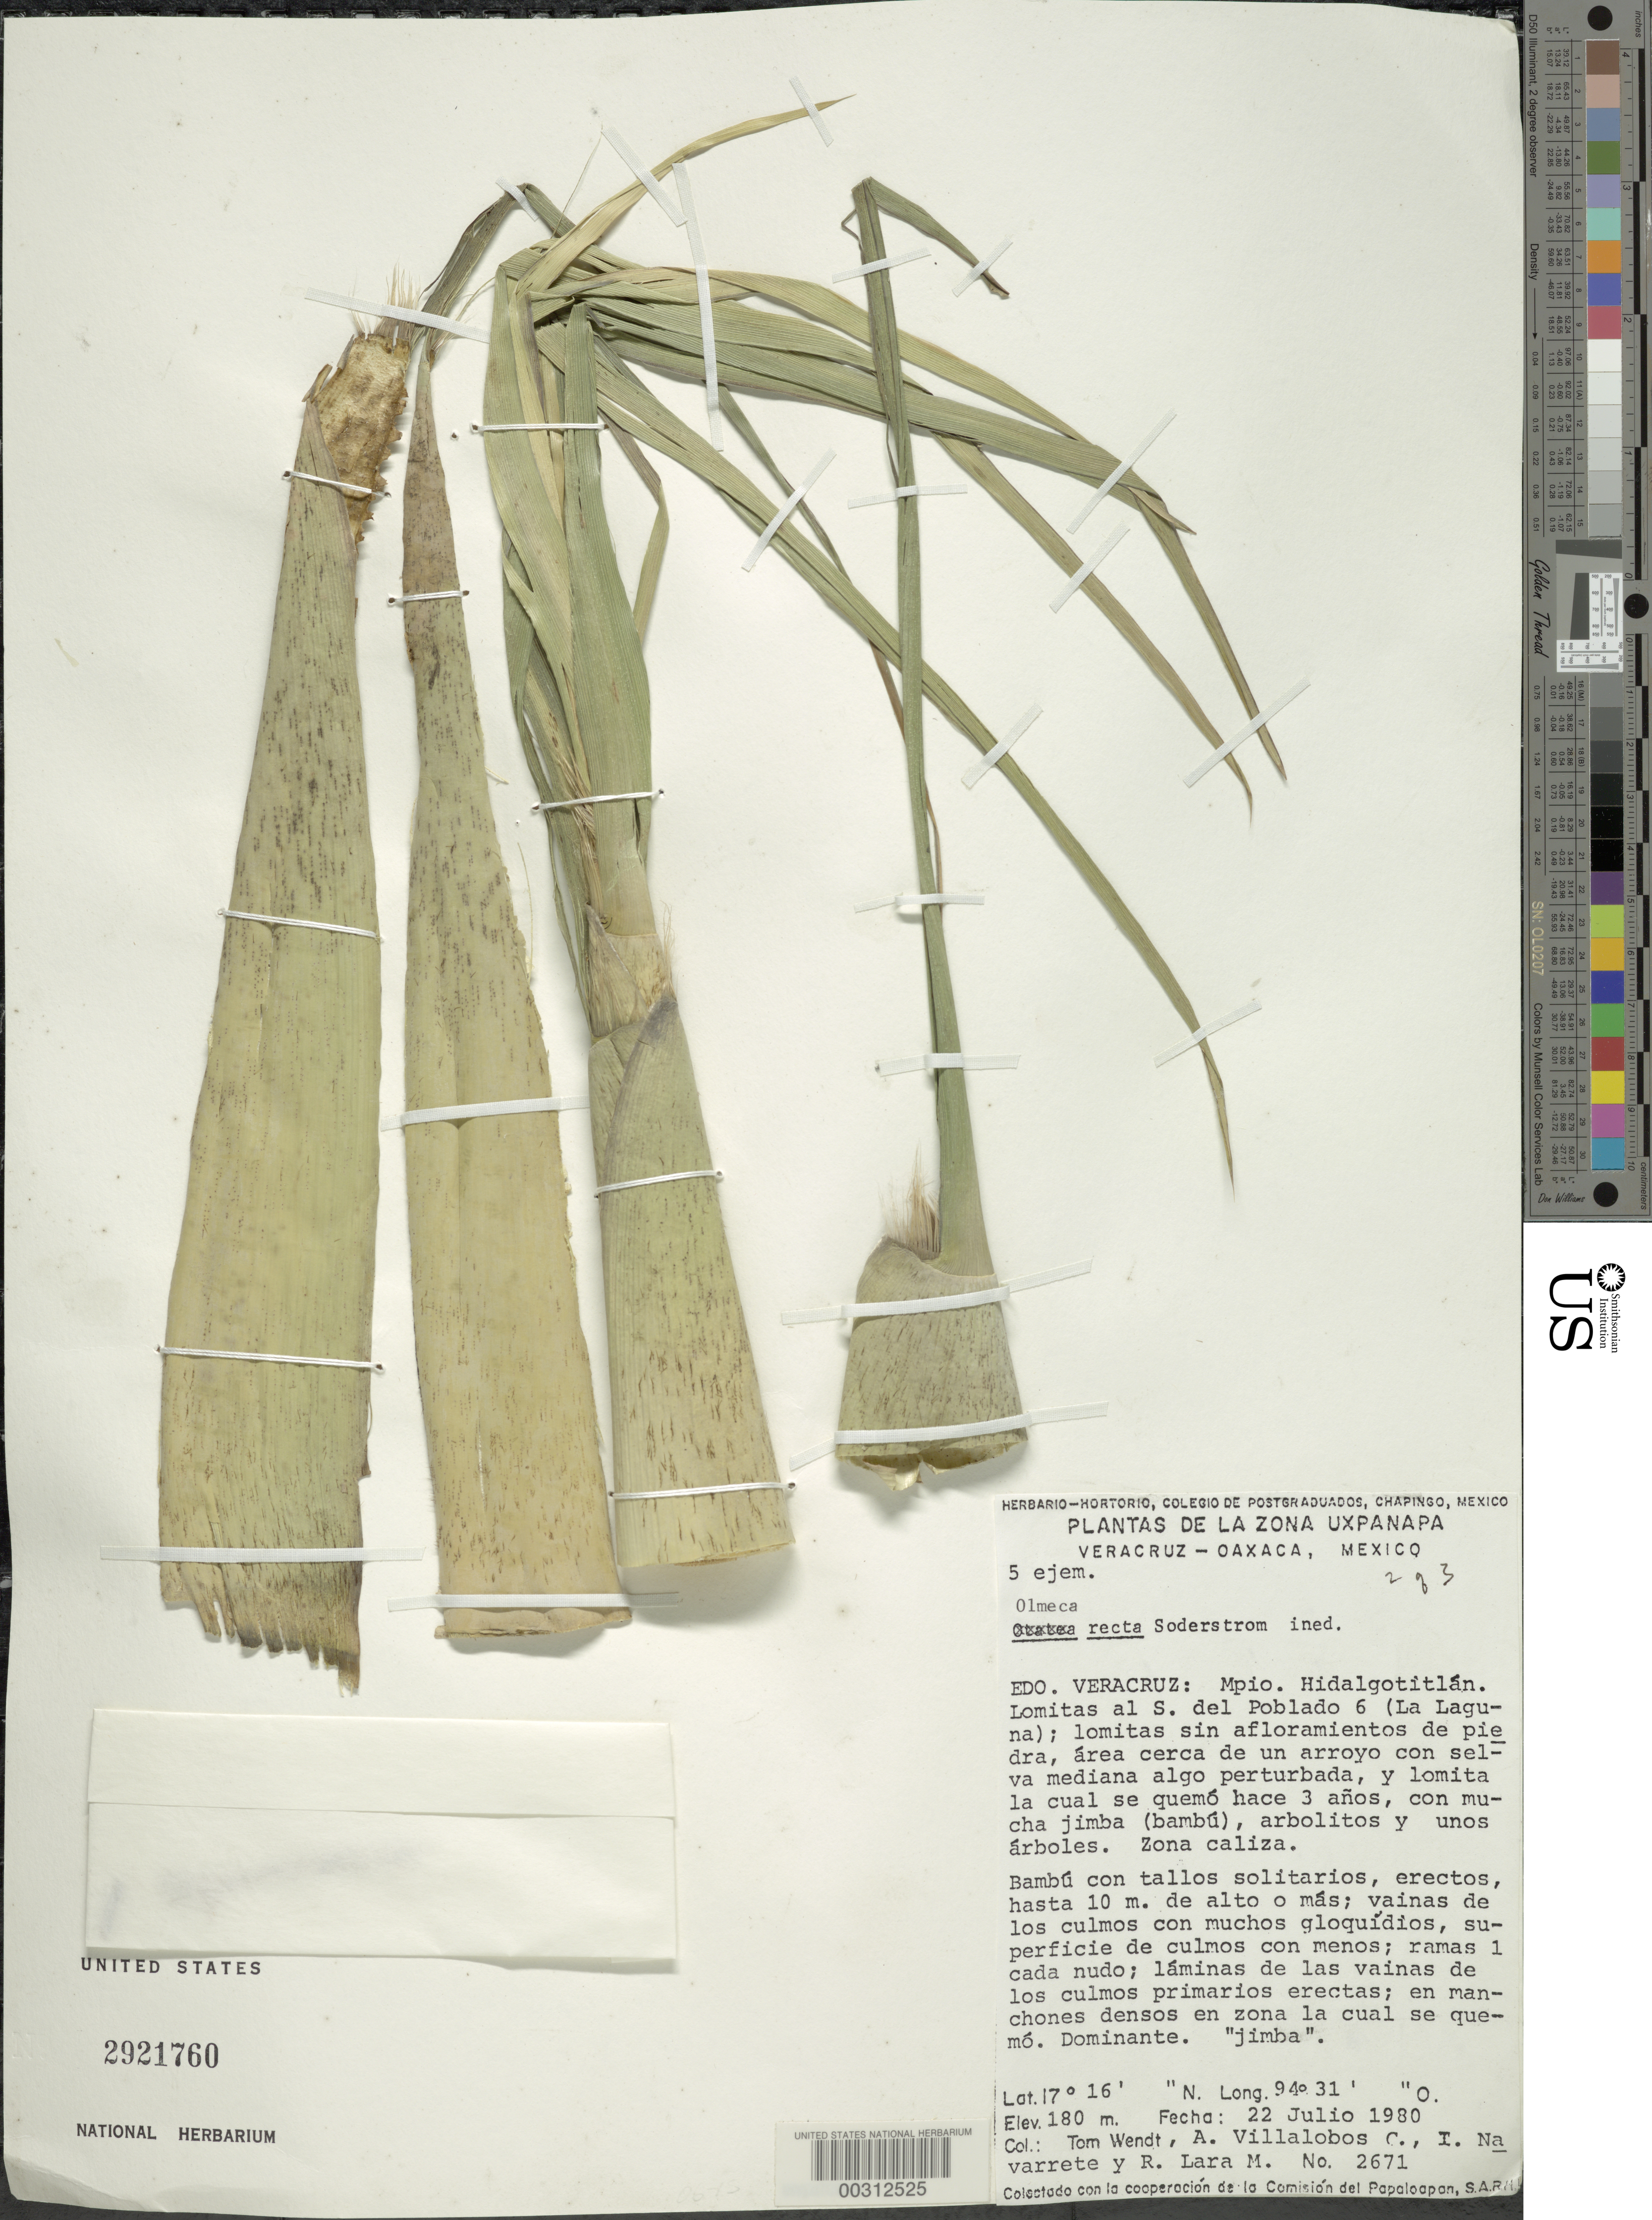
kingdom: Plantae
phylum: Tracheophyta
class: Liliopsida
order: Poales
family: Poaceae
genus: Olmeca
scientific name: Olmeca recta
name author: Soderstr.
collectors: T. L. Wendt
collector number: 2671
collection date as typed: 22 Jul 1980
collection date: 1980-07-22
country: Mexico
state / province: Veracruz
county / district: Hidalgotitlán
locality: Lomitas al s. del pablado 6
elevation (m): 180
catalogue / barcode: US 2921760